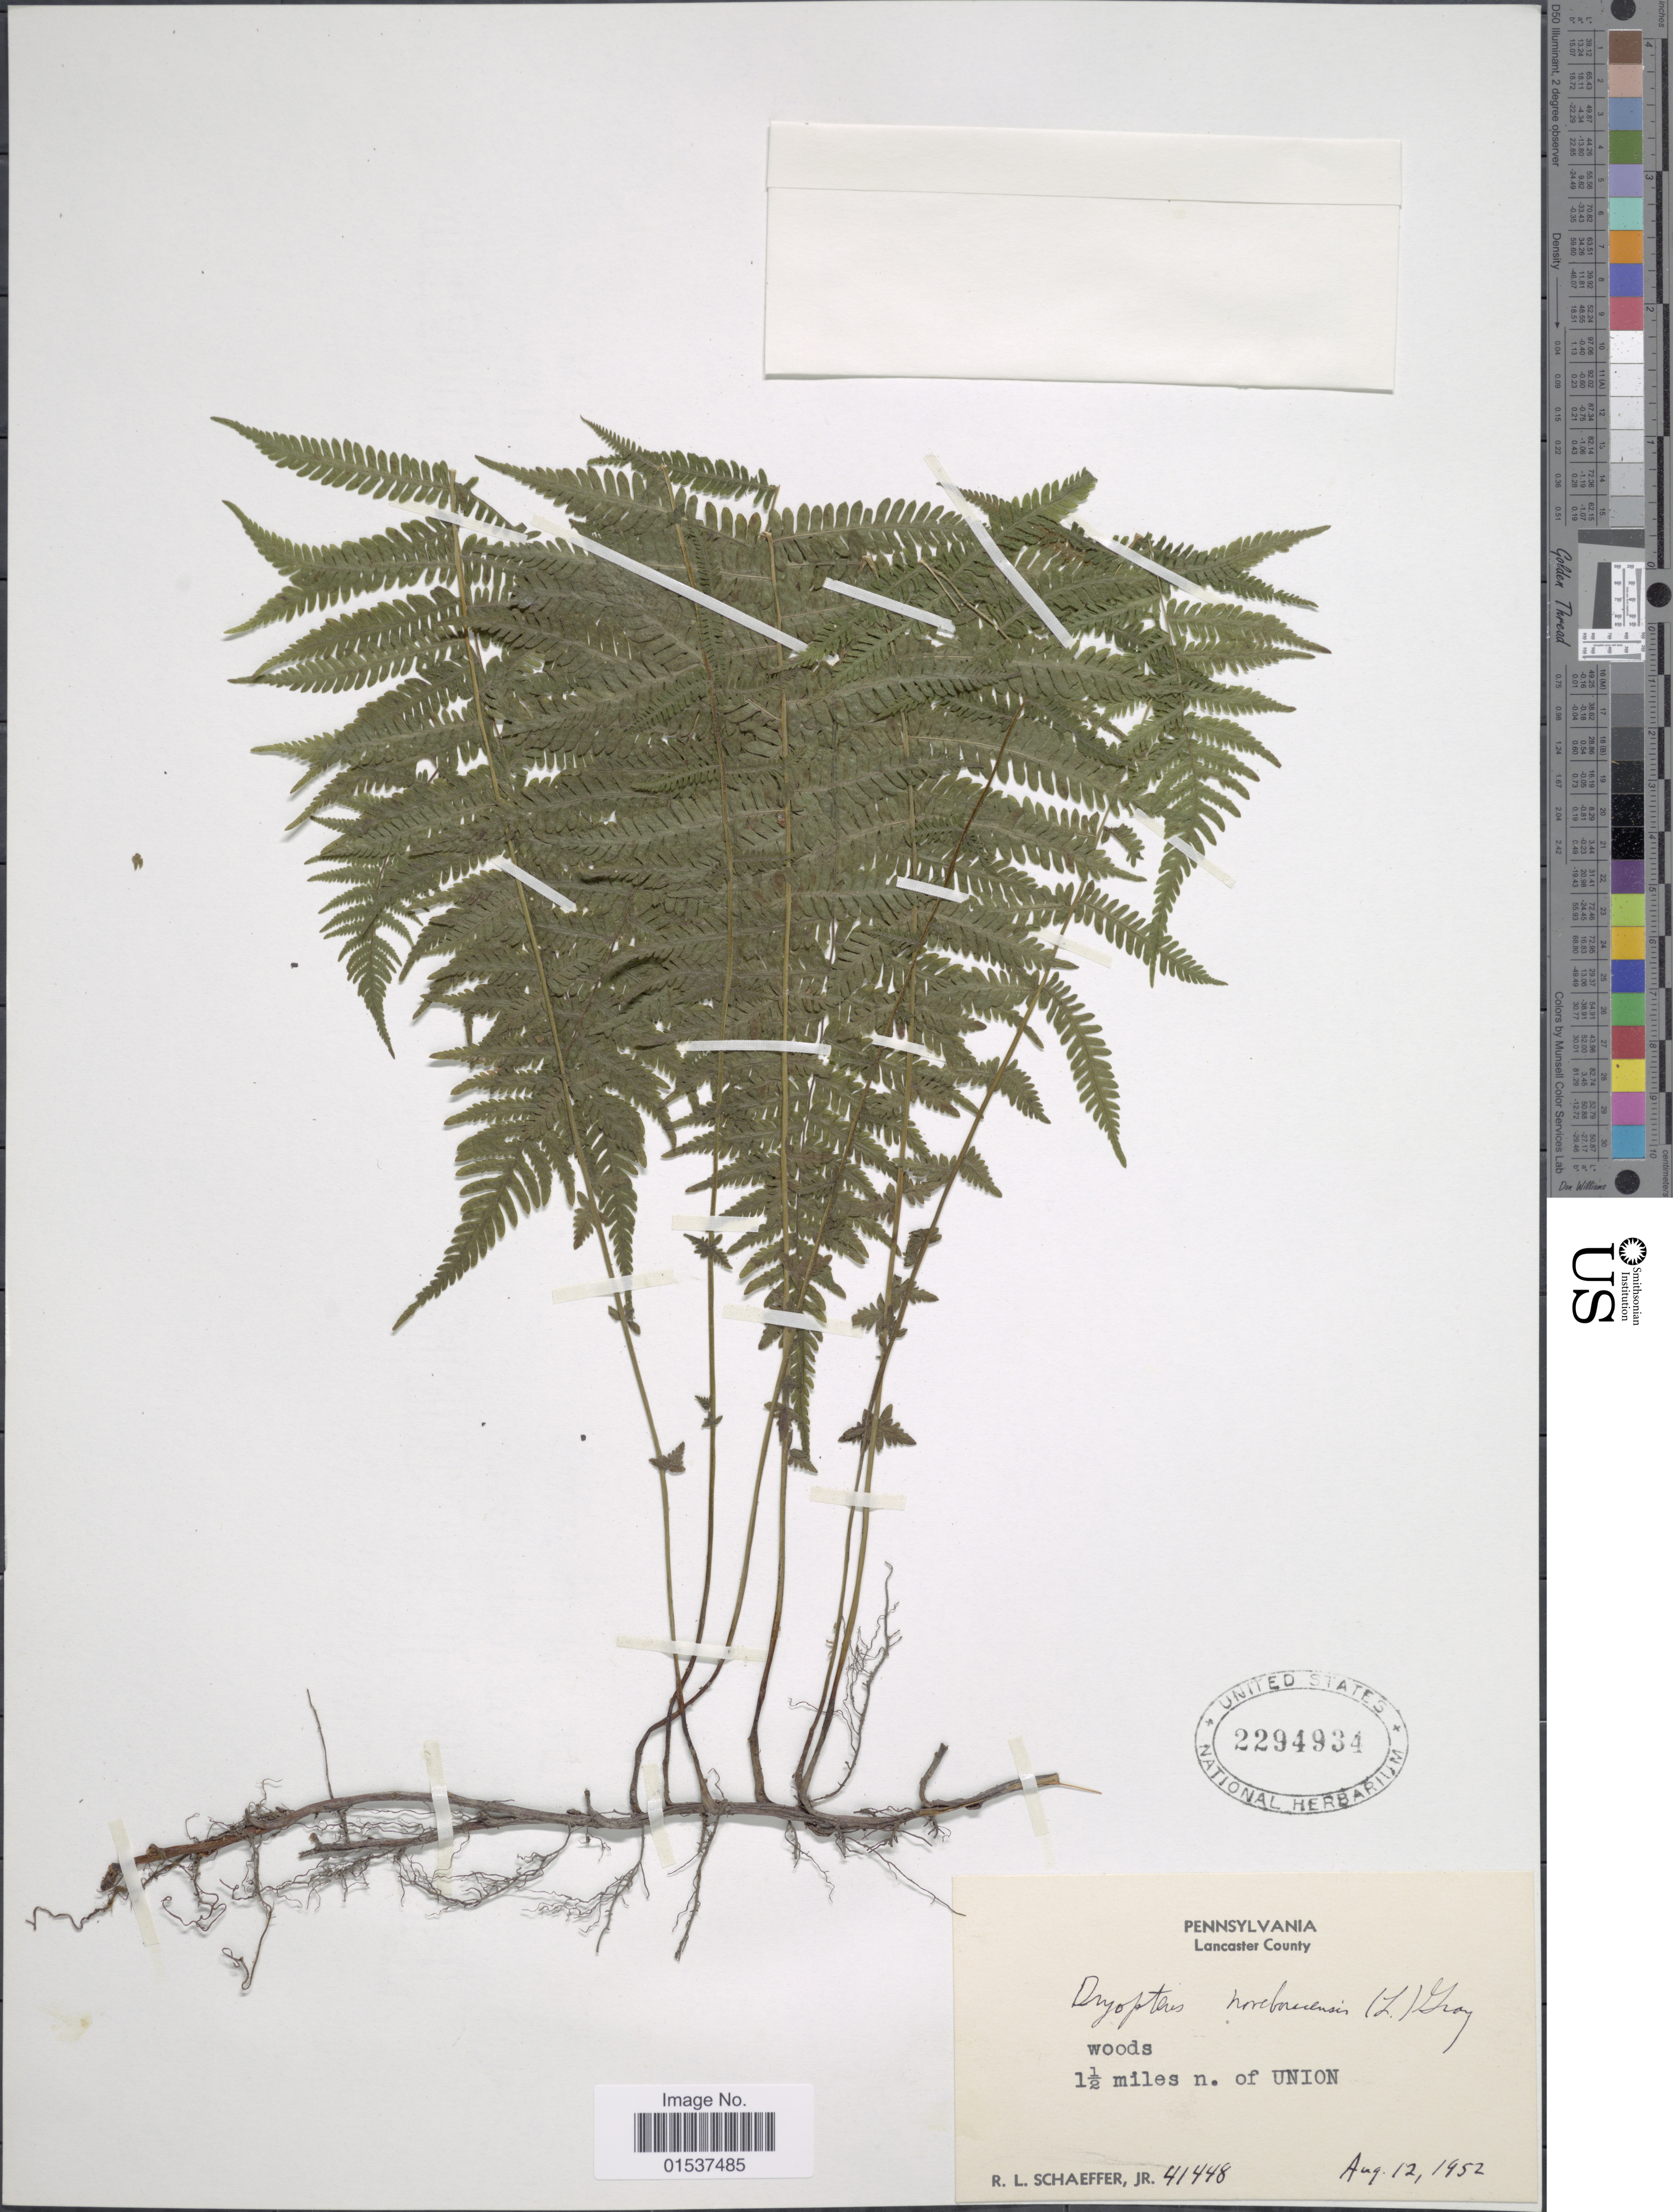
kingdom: Plantae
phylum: Tracheophyta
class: Polypodiopsida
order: Polypodiales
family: Thelypteridaceae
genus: Parathelypteris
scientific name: Parathelypteris noveboracensis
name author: (L.) Ching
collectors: R. L. Schaeffer Jr.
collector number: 41448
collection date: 1952-08-12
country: United States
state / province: Pennsylvania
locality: Lancaster County, 1½ miles n. of Union.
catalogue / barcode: US 2294934